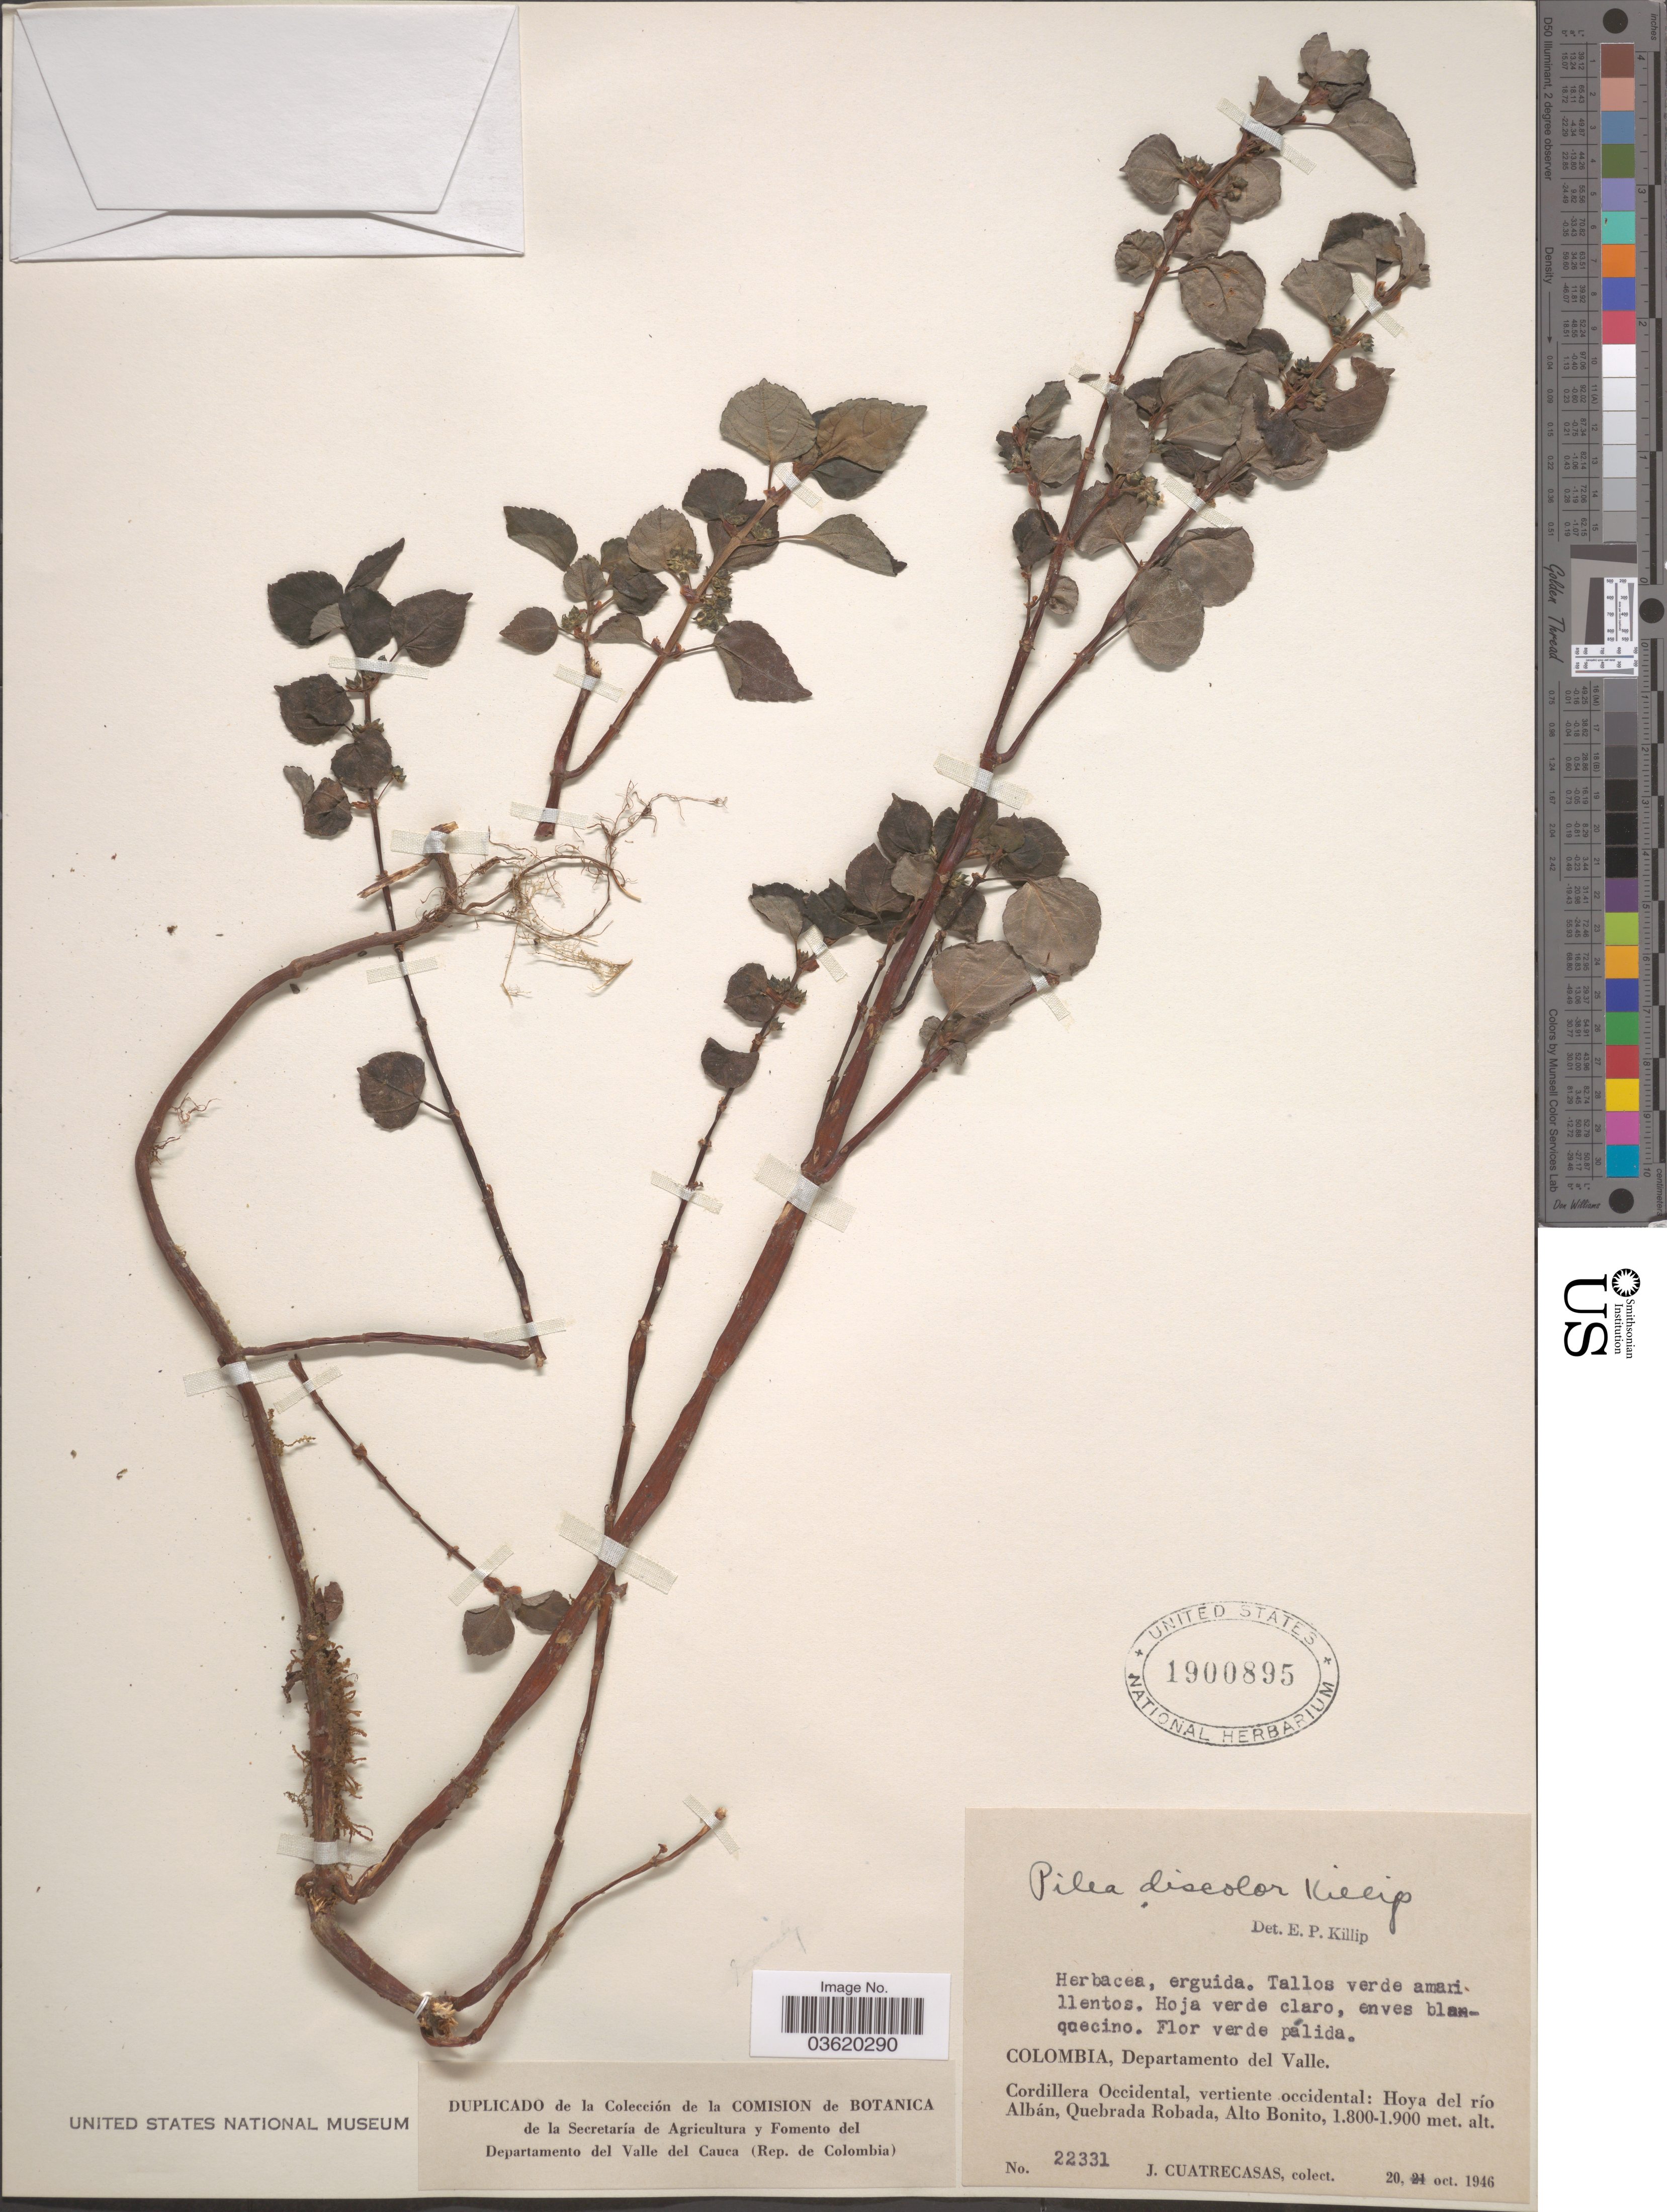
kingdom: Plantae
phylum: Tracheophyta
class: Magnoliopsida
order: Rosales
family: Urticaceae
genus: Pilea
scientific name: Pilea discolor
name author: Killip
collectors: J. Cuatrecasas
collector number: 22331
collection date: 1946-10-20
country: Colombia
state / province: Valle del Cauca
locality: Departamento del Valle. Cordillera Occidental, vertiente occidental: Hoya del río Albán, Quebrada Robada, Alto Bonito.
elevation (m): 1800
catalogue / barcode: US 1900895